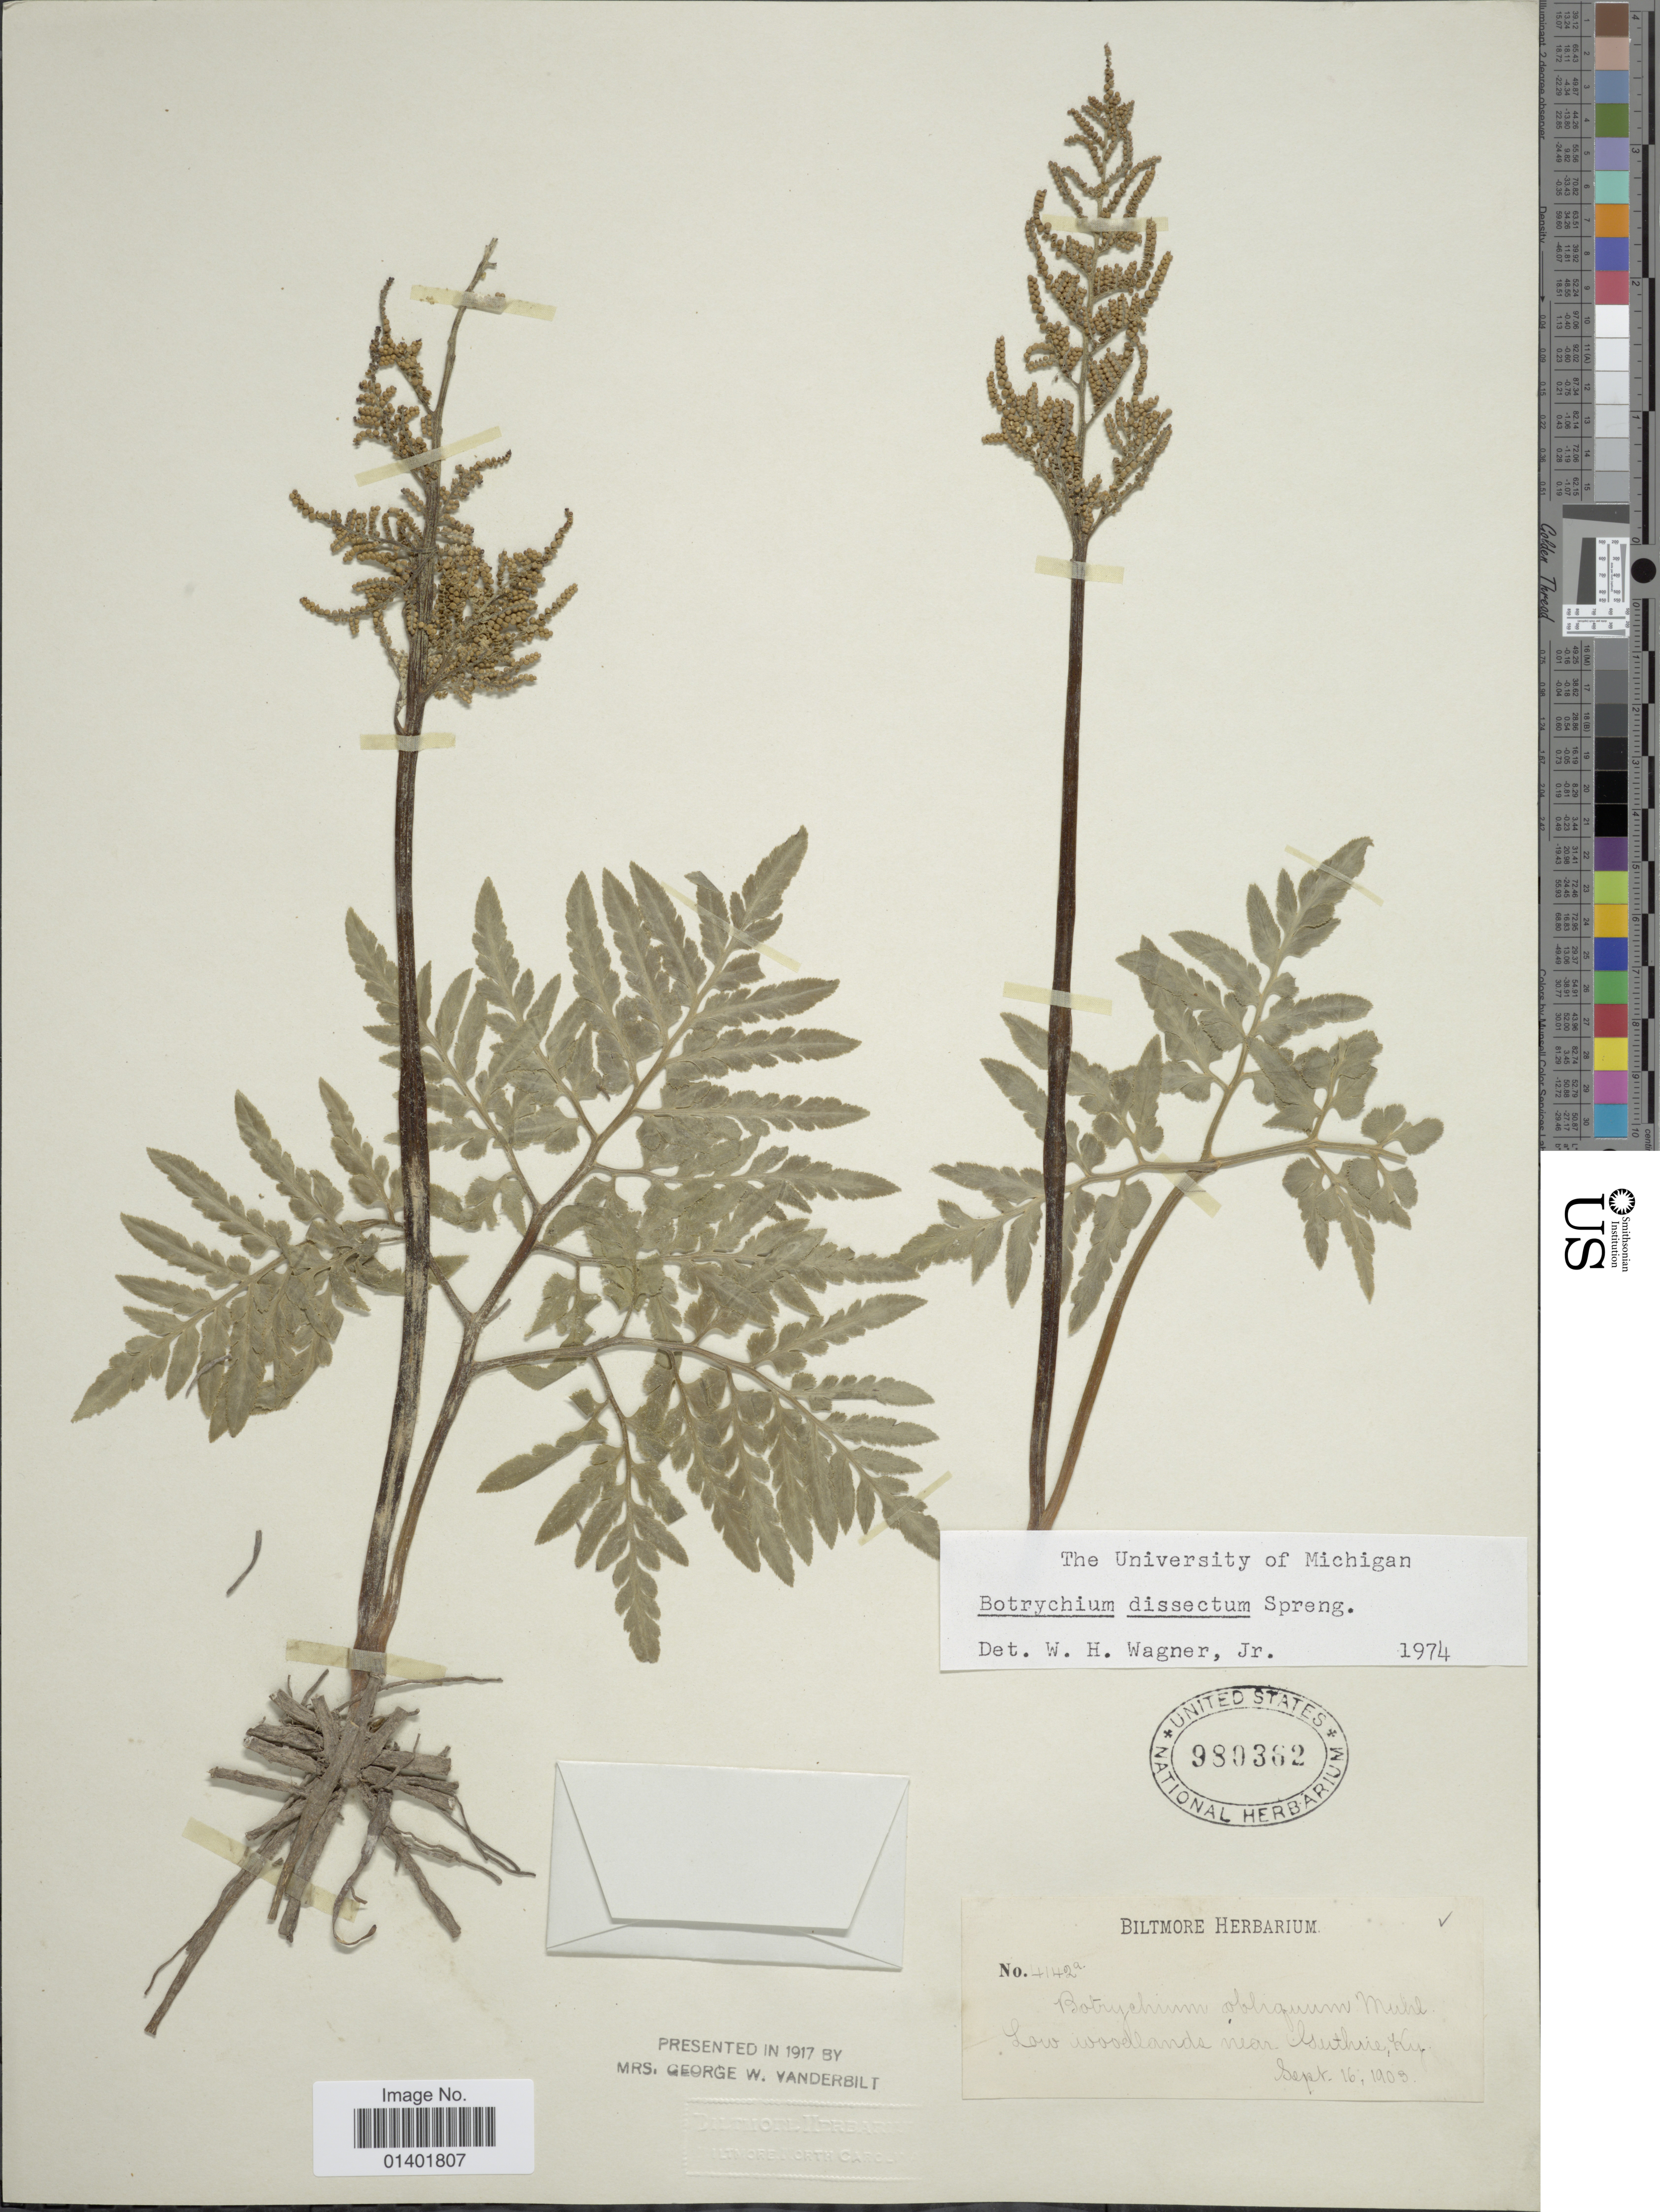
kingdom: Plantae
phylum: Tracheophyta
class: Polypodiopsida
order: Ophioglossales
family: Ophioglossaceae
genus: Botrychium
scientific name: Botrychium dissectum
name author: Spreng.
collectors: ex herb. Biltmore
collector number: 4142a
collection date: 1909-09-16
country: United States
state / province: Kentucky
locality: Low woodland near Guthrie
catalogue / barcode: US 980362